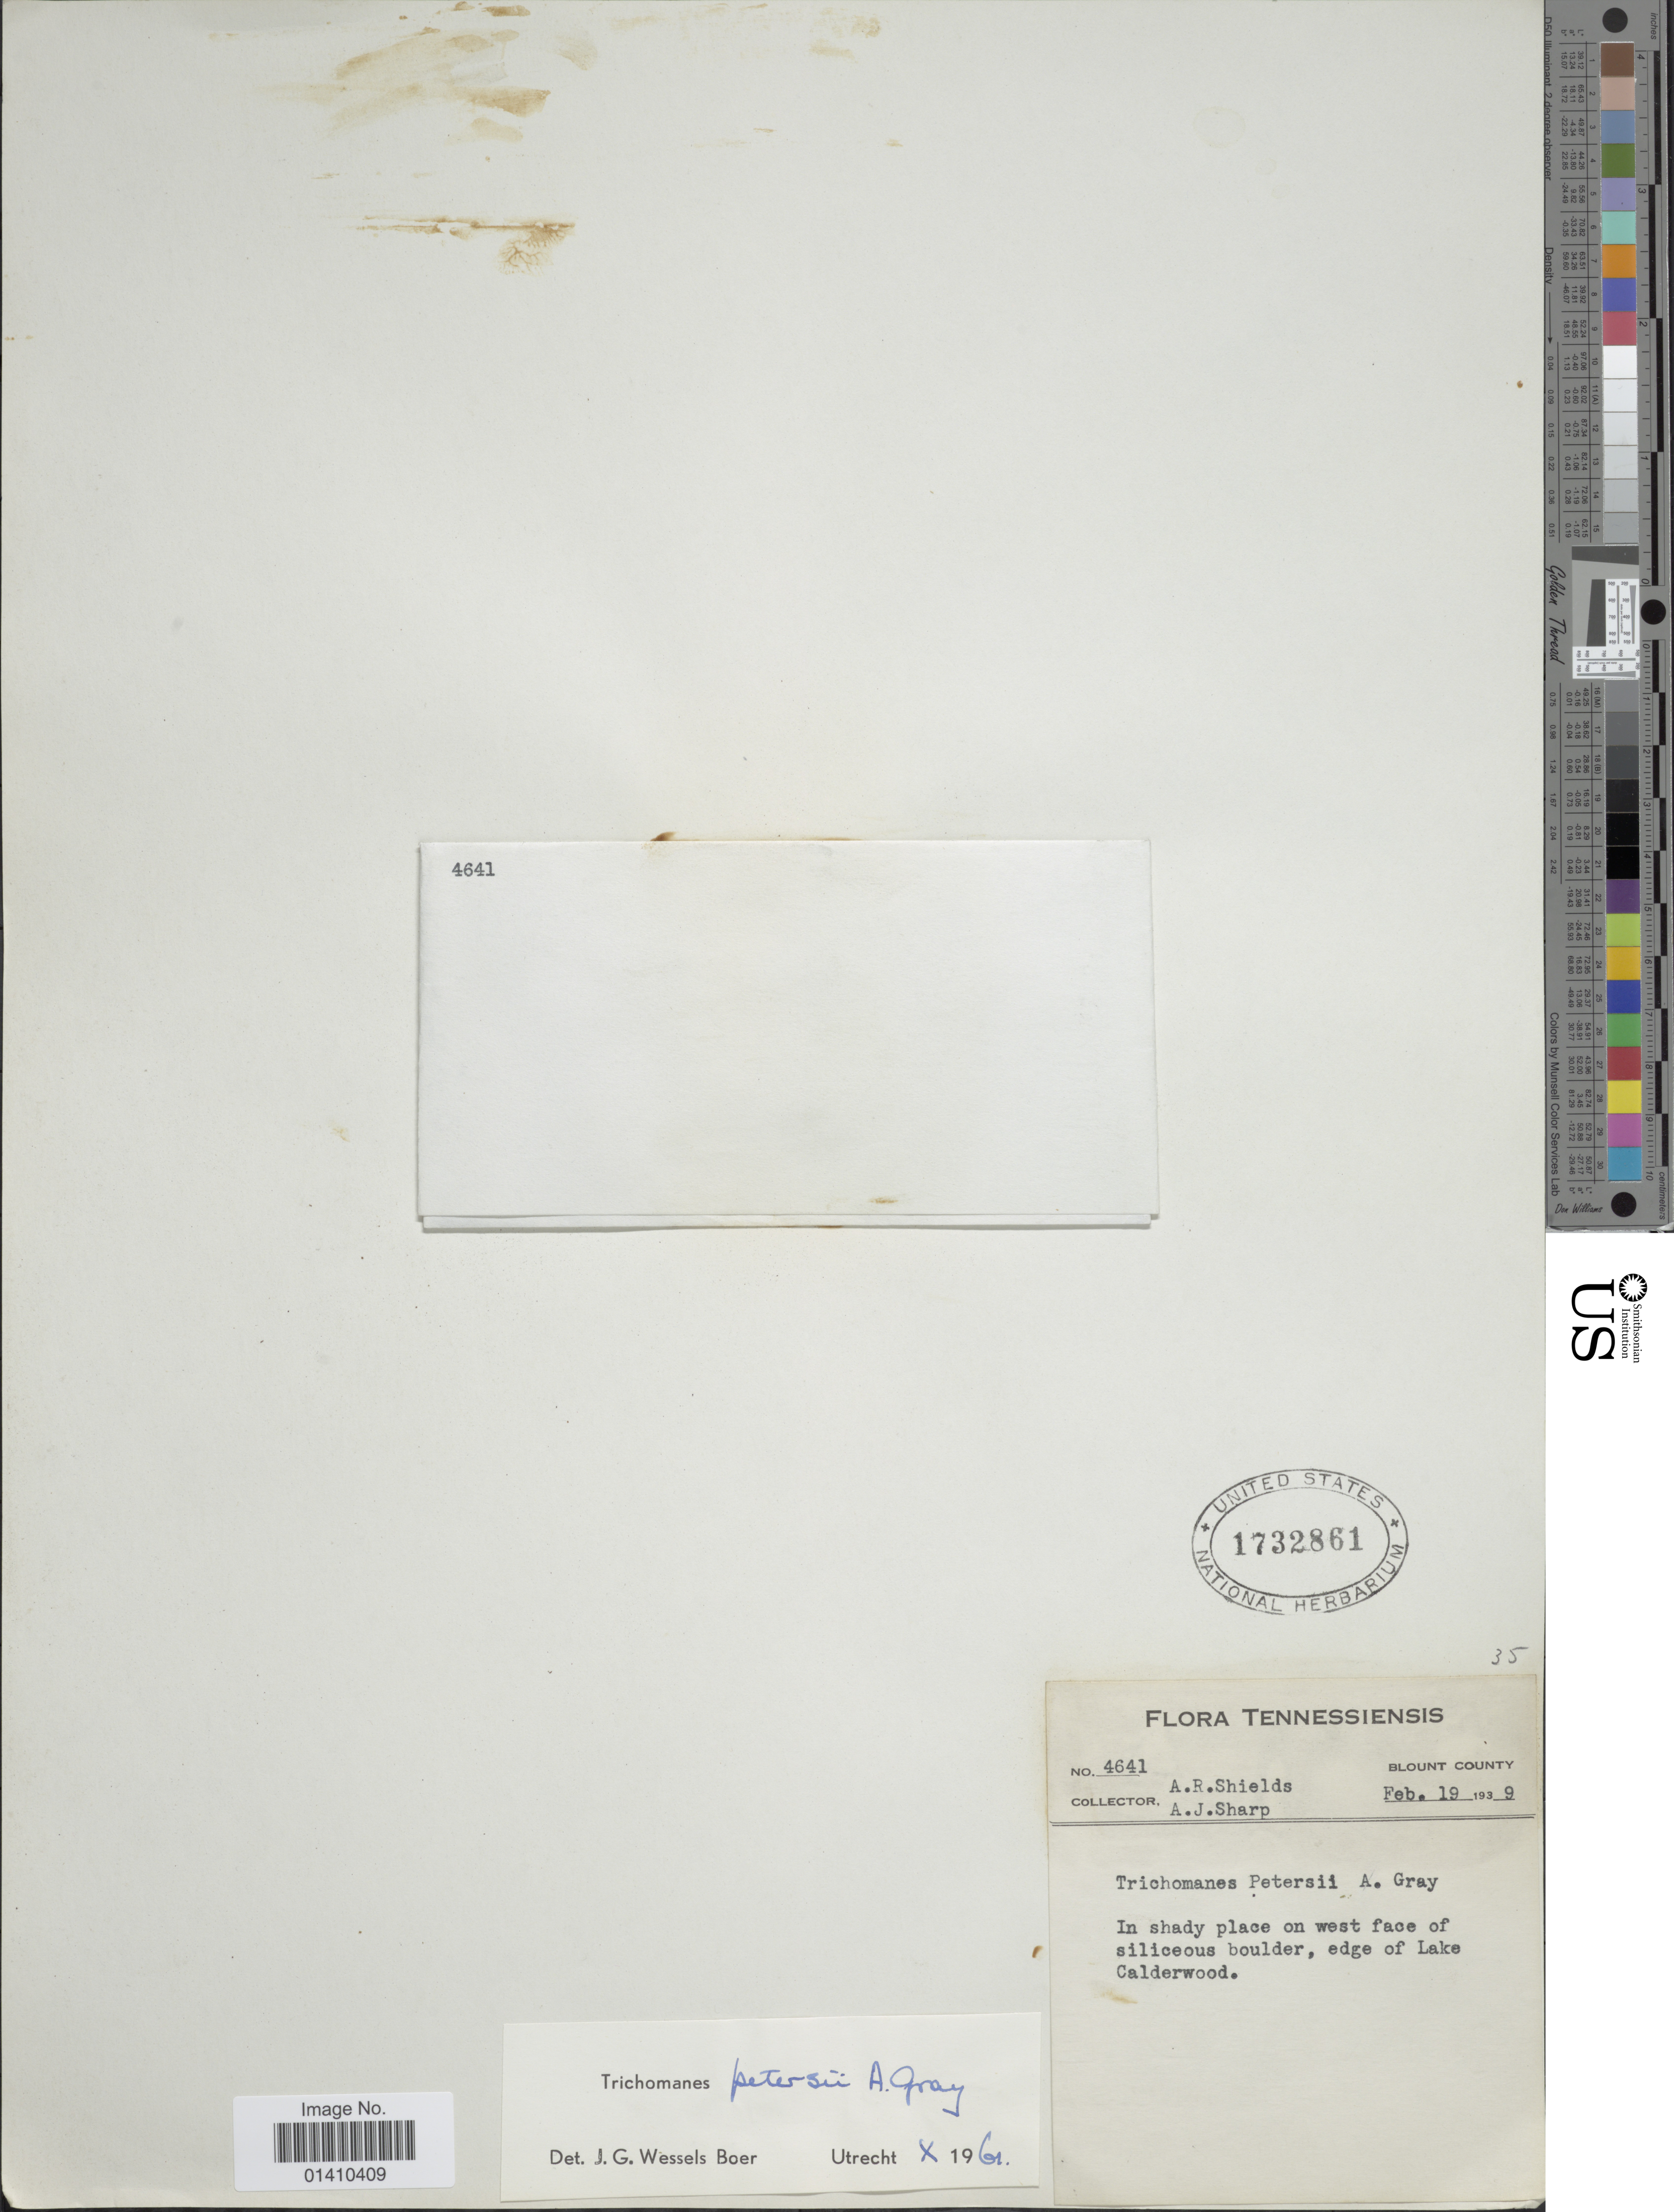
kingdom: Plantae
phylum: Tracheophyta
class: Polypodiopsida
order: Hymenophyllales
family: Hymenophyllaceae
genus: Didymoglossum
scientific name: Didymoglossum petersii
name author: (A. Gray) Copel.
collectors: A. Shields & A. J. Sharp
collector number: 4641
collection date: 1939-02-19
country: United States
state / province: Tennessee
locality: In shady place on west face of siliceous boulder, edge of Lake Calderwood, Blount County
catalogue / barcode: US 1732861